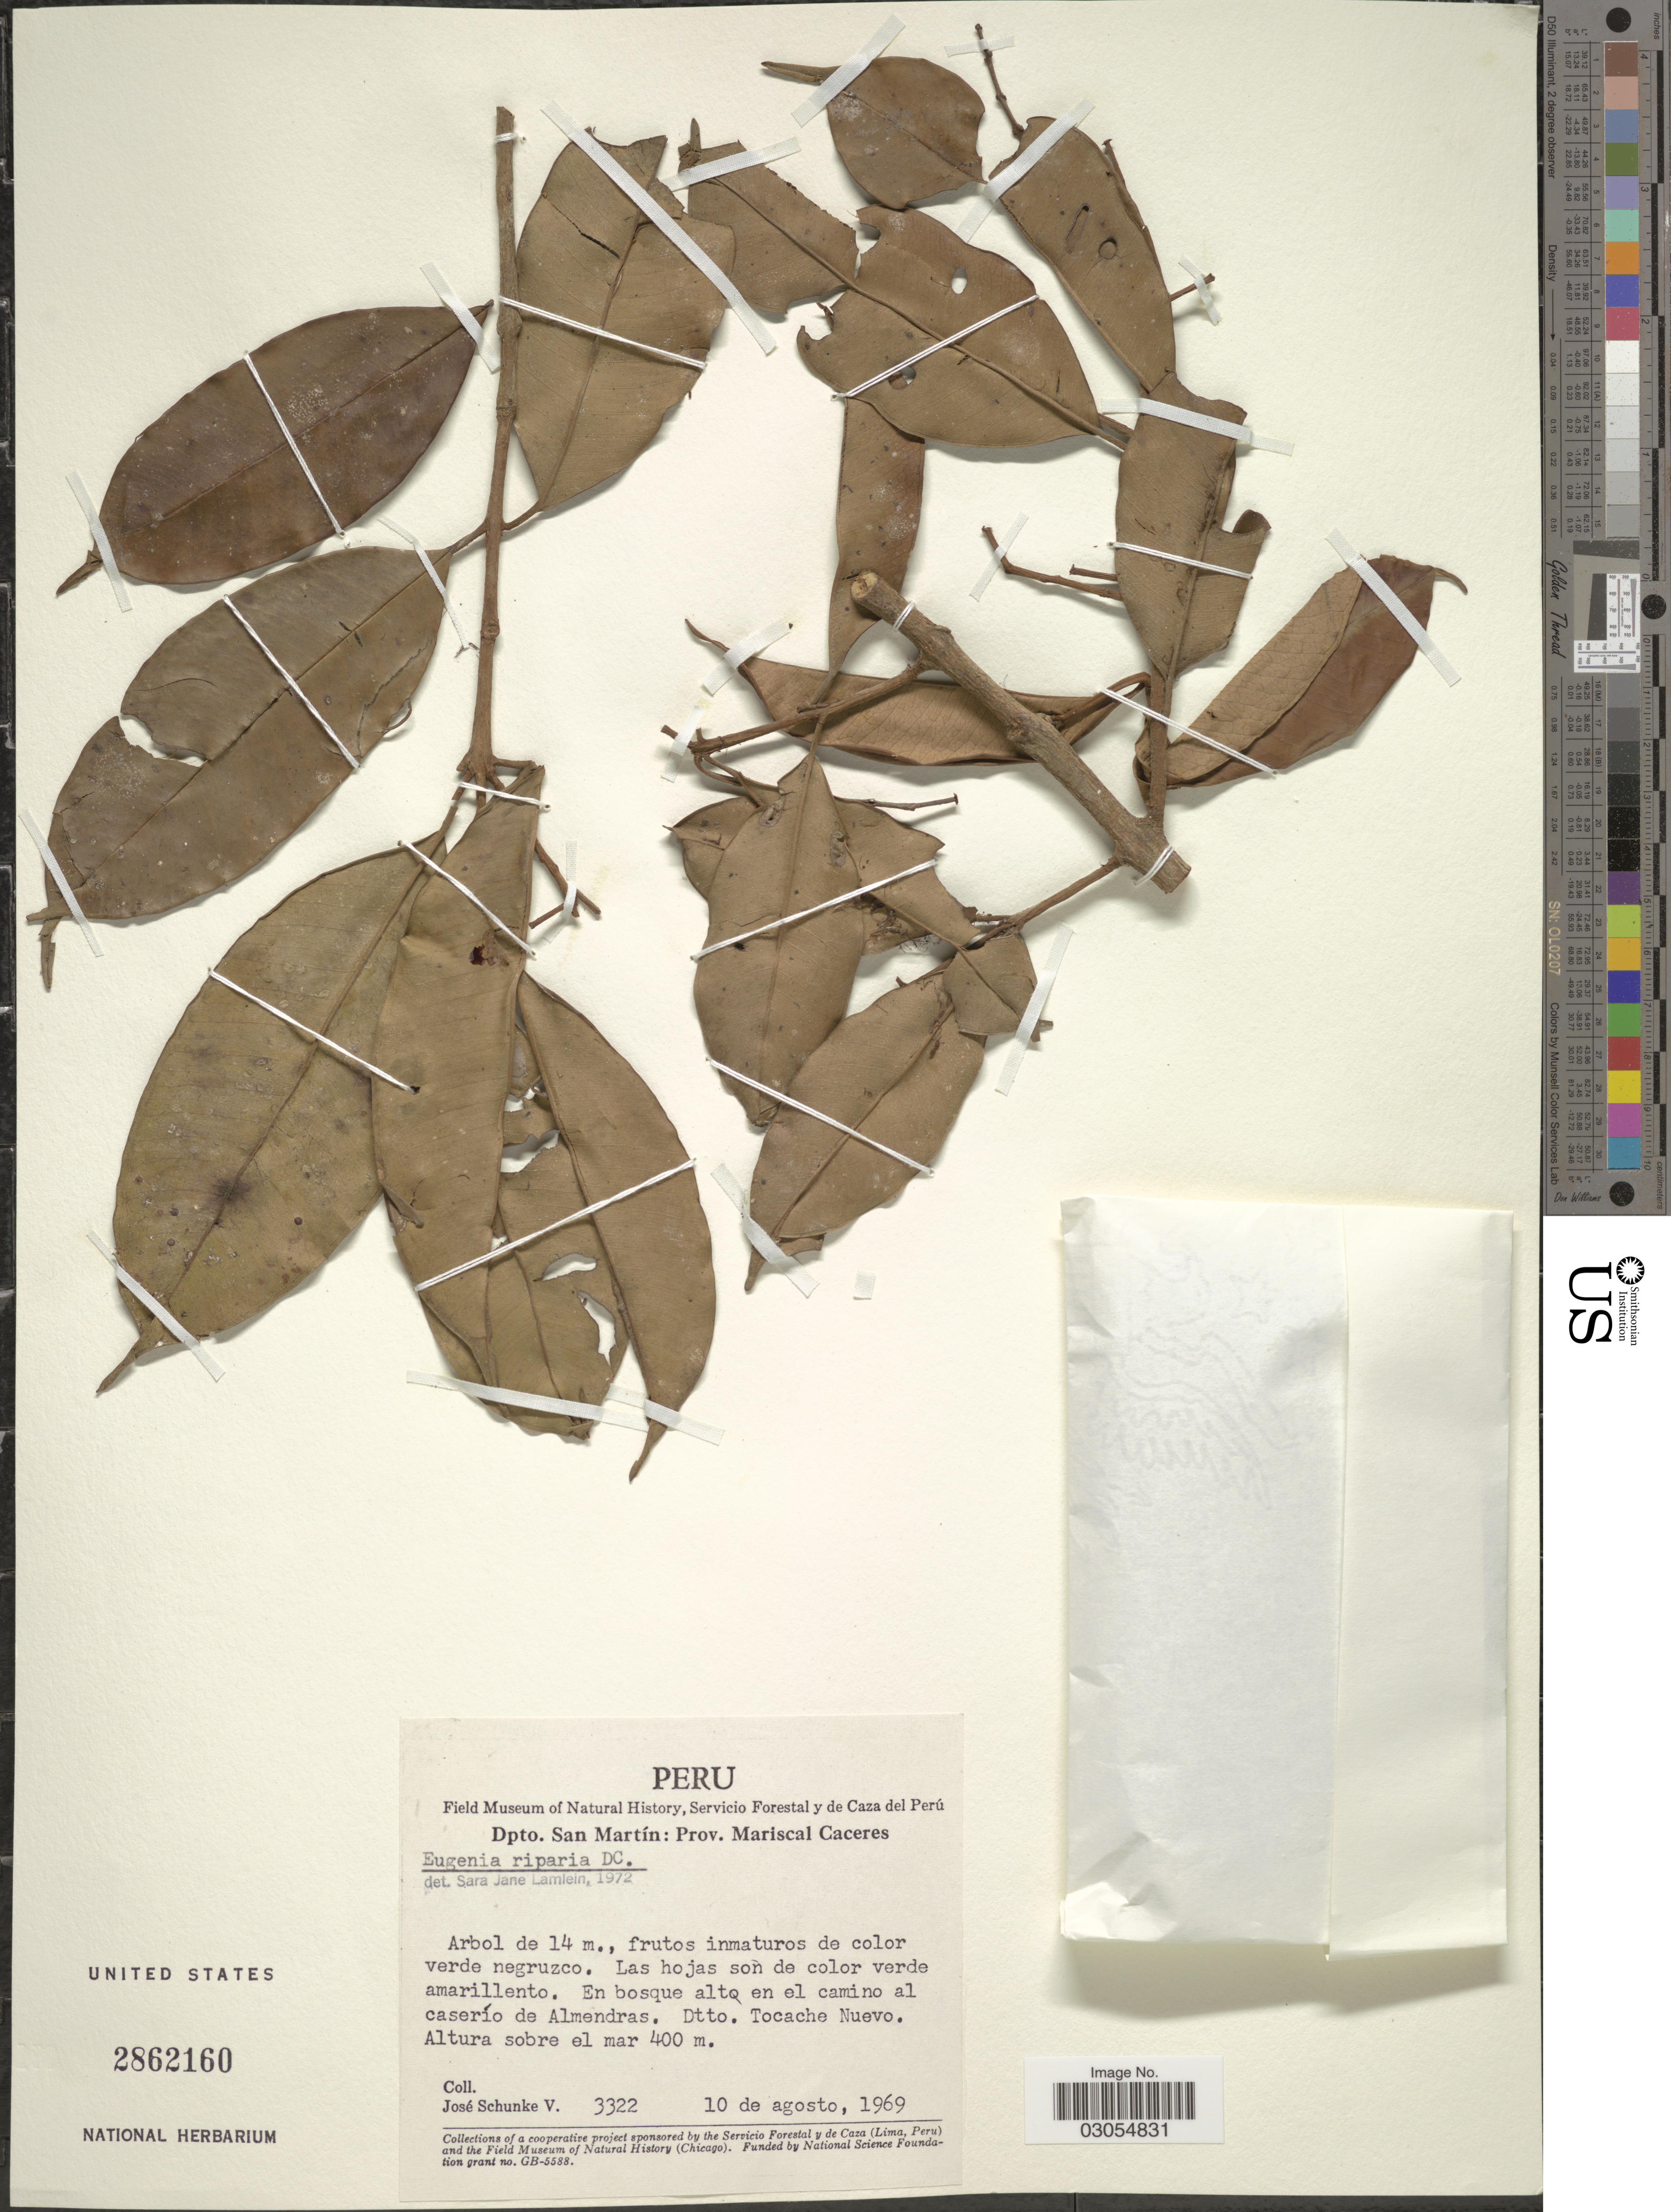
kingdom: Plantae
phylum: Tracheophyta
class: Magnoliopsida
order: Myrtales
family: Myrtaceae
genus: Eugenia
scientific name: Eugenia muricata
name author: DC.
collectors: J. Schunke Vigo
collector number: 3322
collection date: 1969-08-10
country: Peru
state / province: San Martín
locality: Dpto. San Martín: Prov. Mariscal Caceres. En bosque alto en el camino el caserío de Almendras. Dtto. Tocache Nuevo.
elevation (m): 400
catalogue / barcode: US 2862160